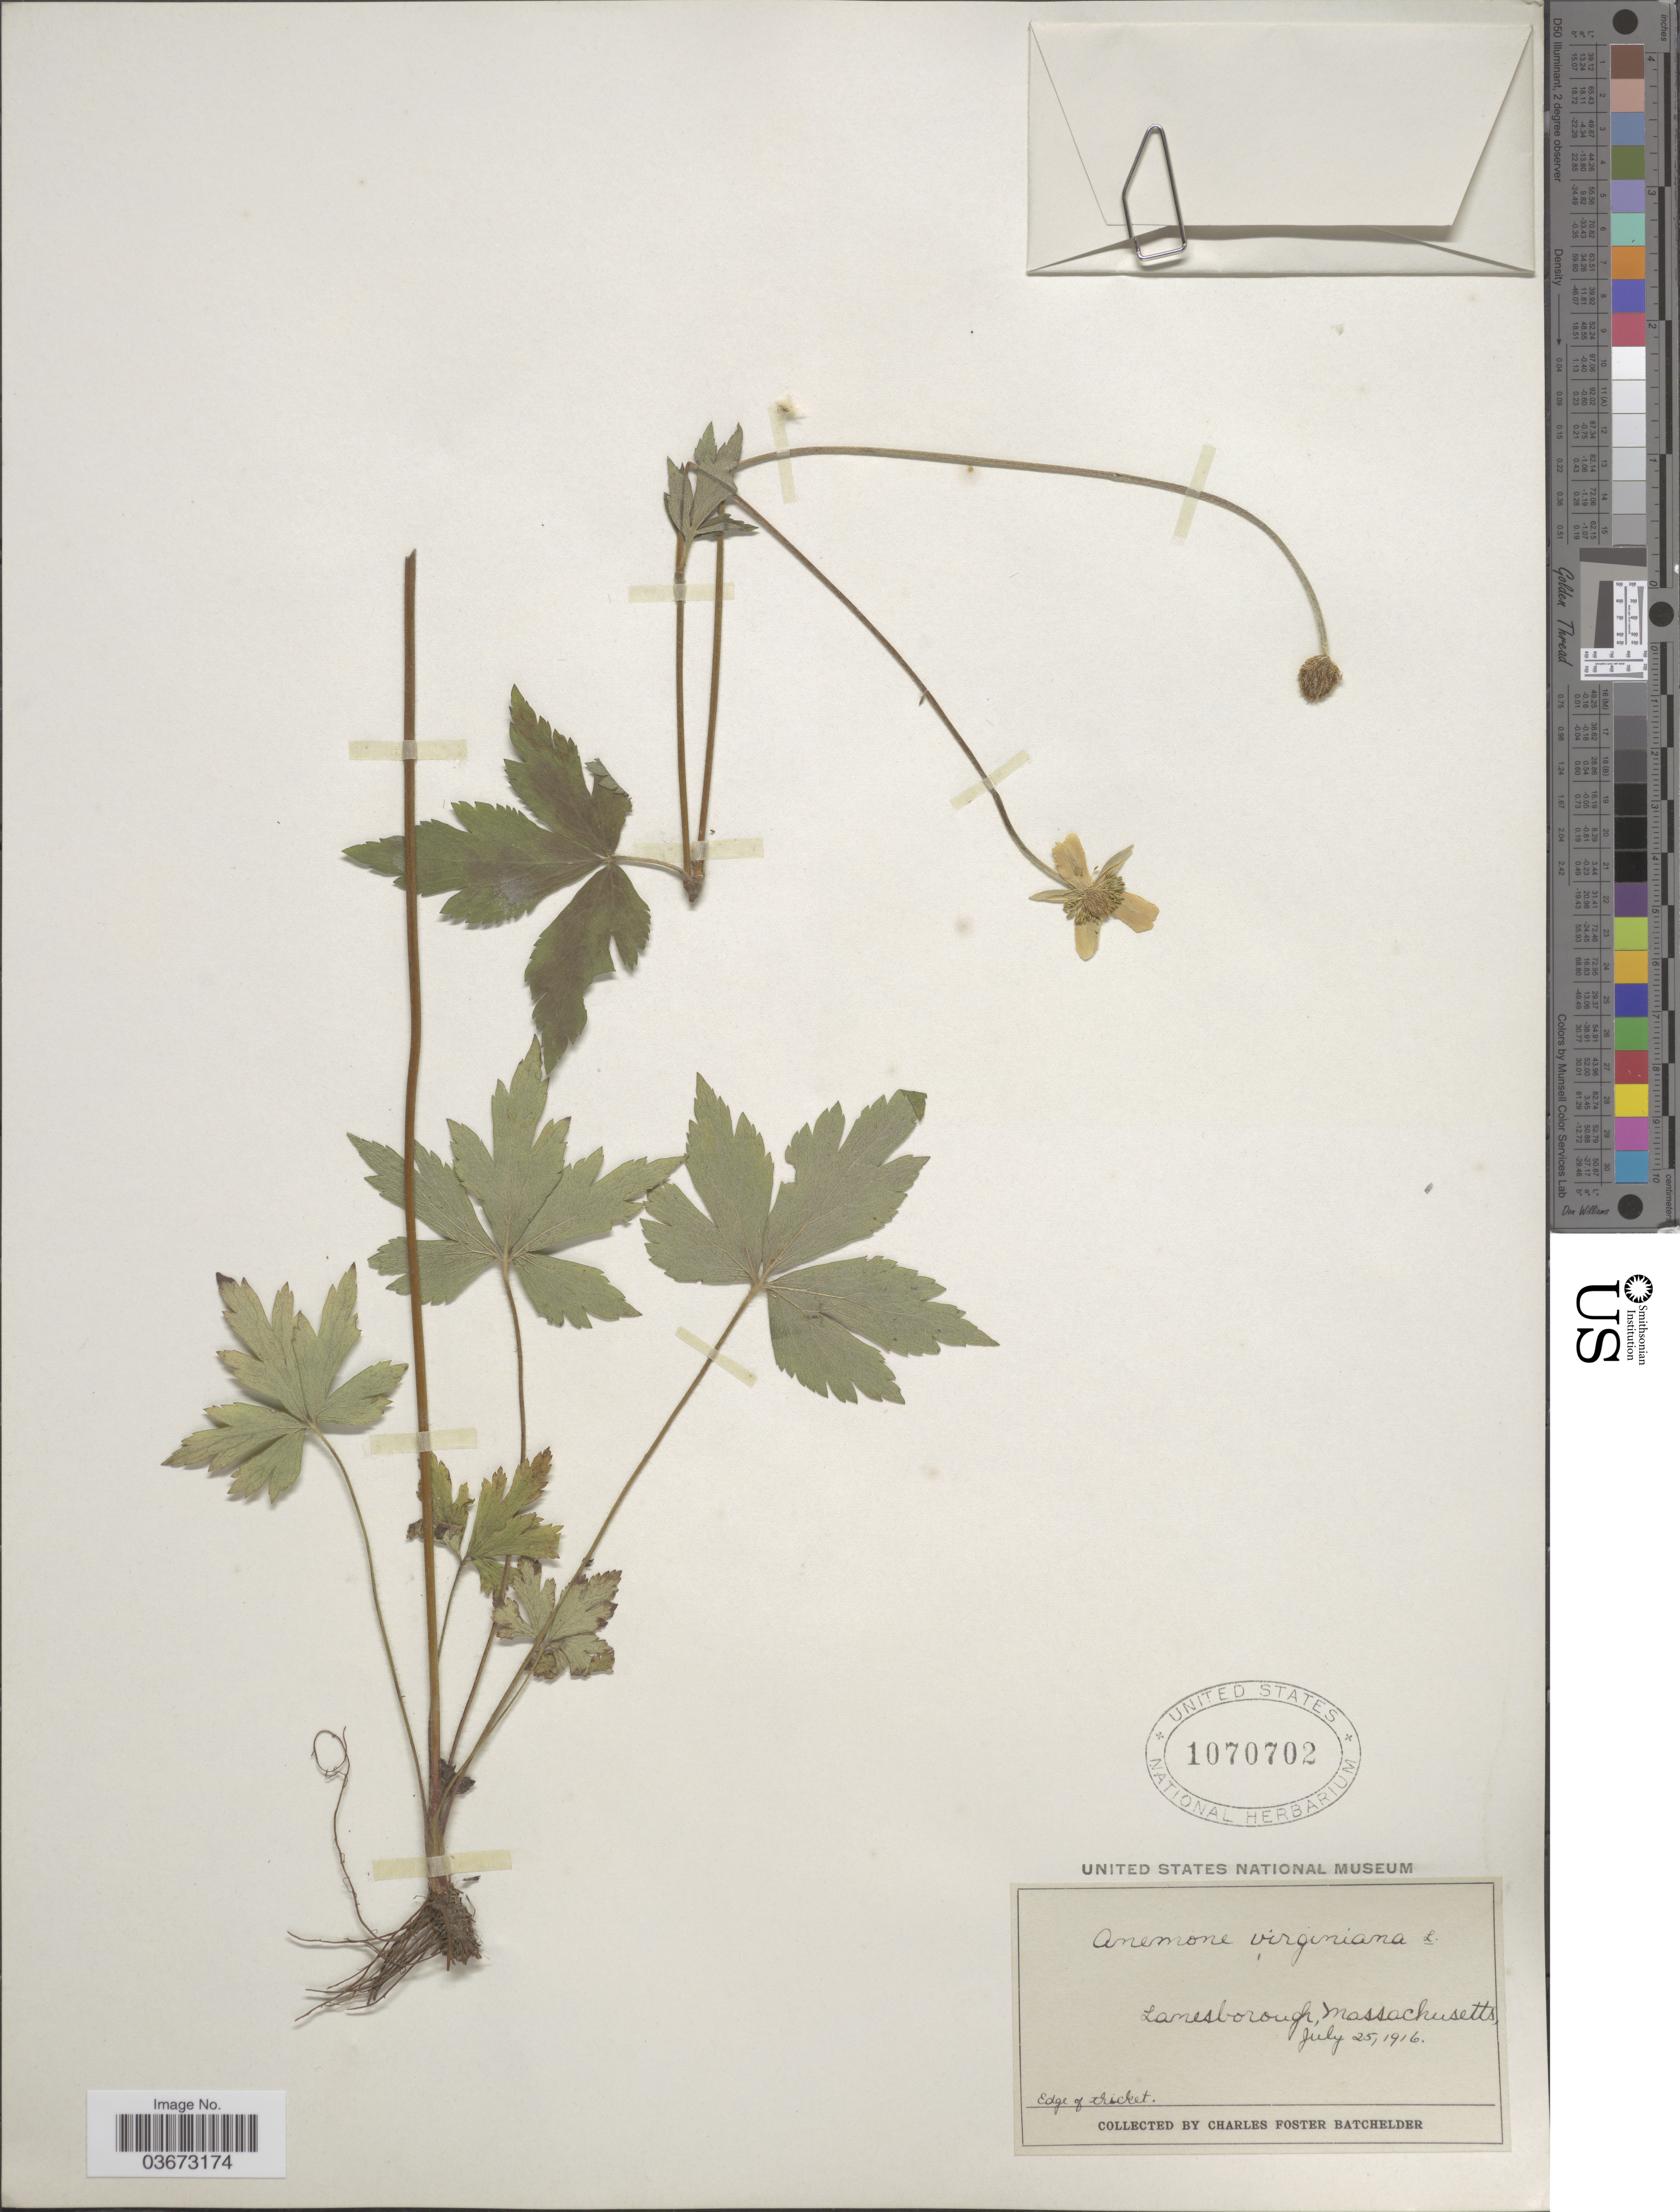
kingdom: Plantae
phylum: Tracheophyta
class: Magnoliopsida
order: Ranunculales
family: Ranunculaceae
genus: Anemone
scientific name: Anemone virginiana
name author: L.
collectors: C. Batchelder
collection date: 1916-07-25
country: United States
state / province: Massachusetts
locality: Lanesborough.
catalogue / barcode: US 1070702